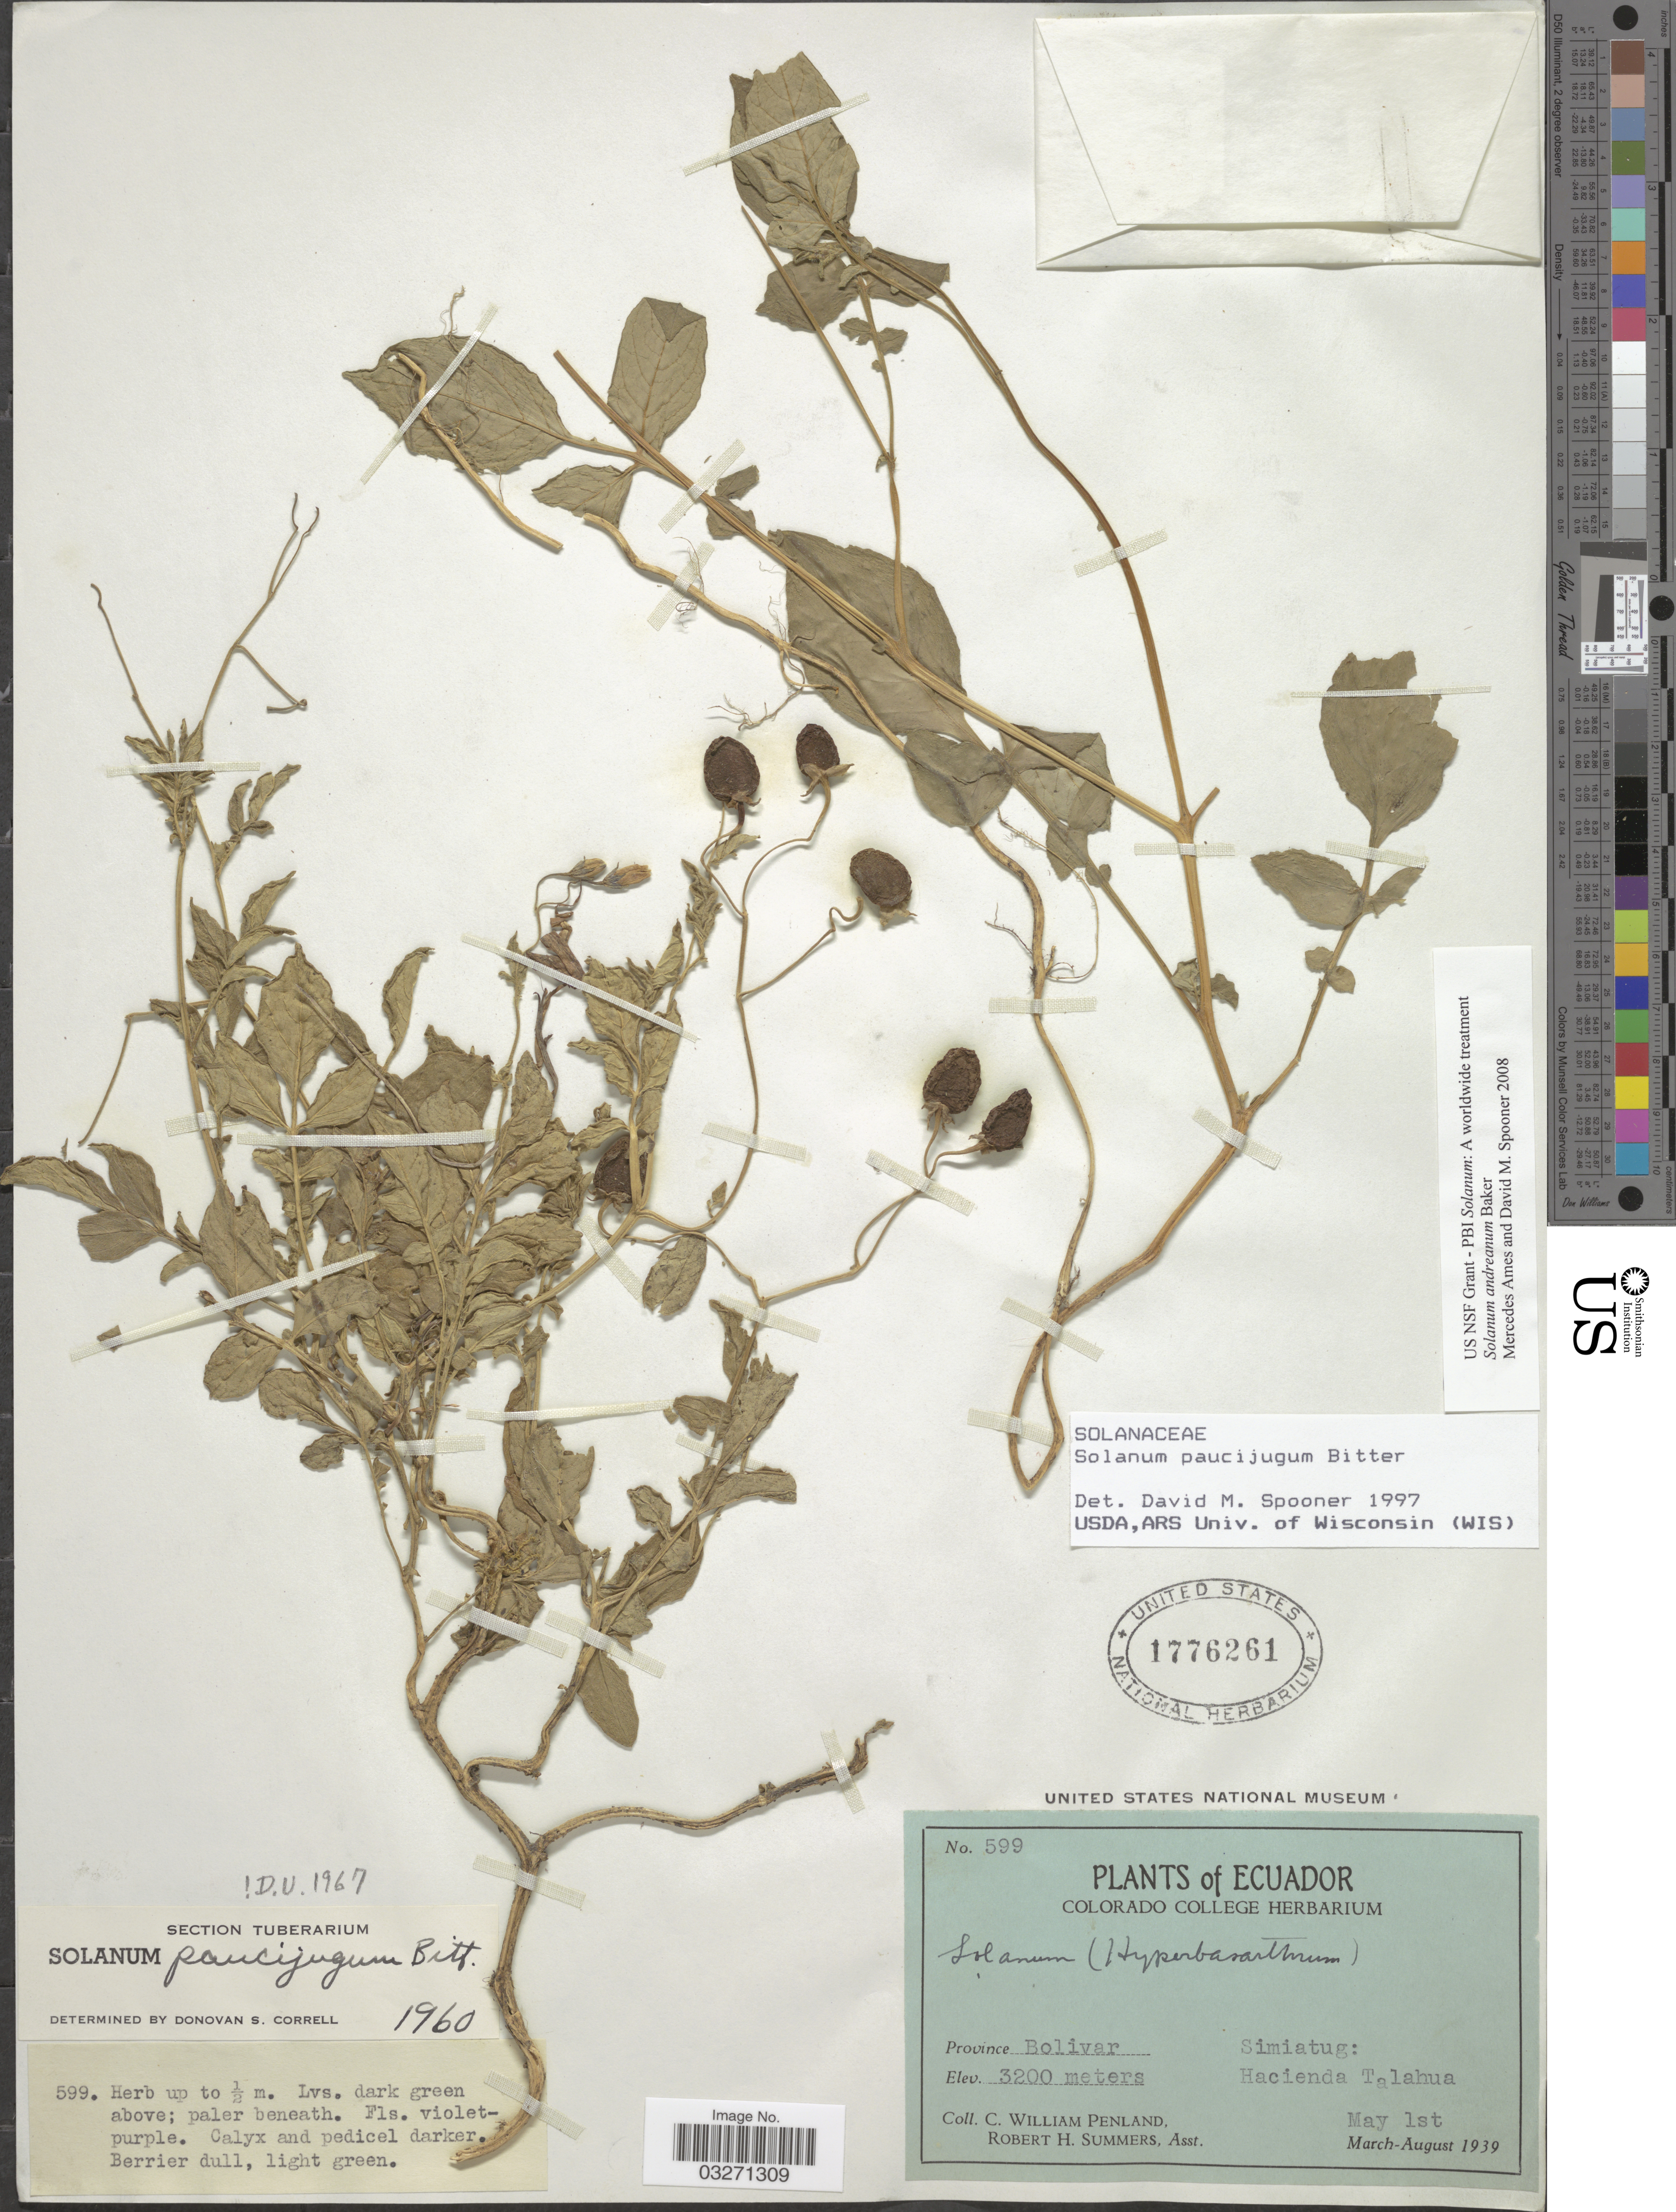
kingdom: Plantae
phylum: Tracheophyta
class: Magnoliopsida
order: Solanales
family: Solanaceae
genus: Solanum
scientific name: Solanum andreanum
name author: Baker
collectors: C. W. Penland & R. Summers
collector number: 599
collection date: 1939-05-01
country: Ecuador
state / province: Bolívar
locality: Simiatug: Hacienda Talahua.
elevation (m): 3200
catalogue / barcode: US 1776261